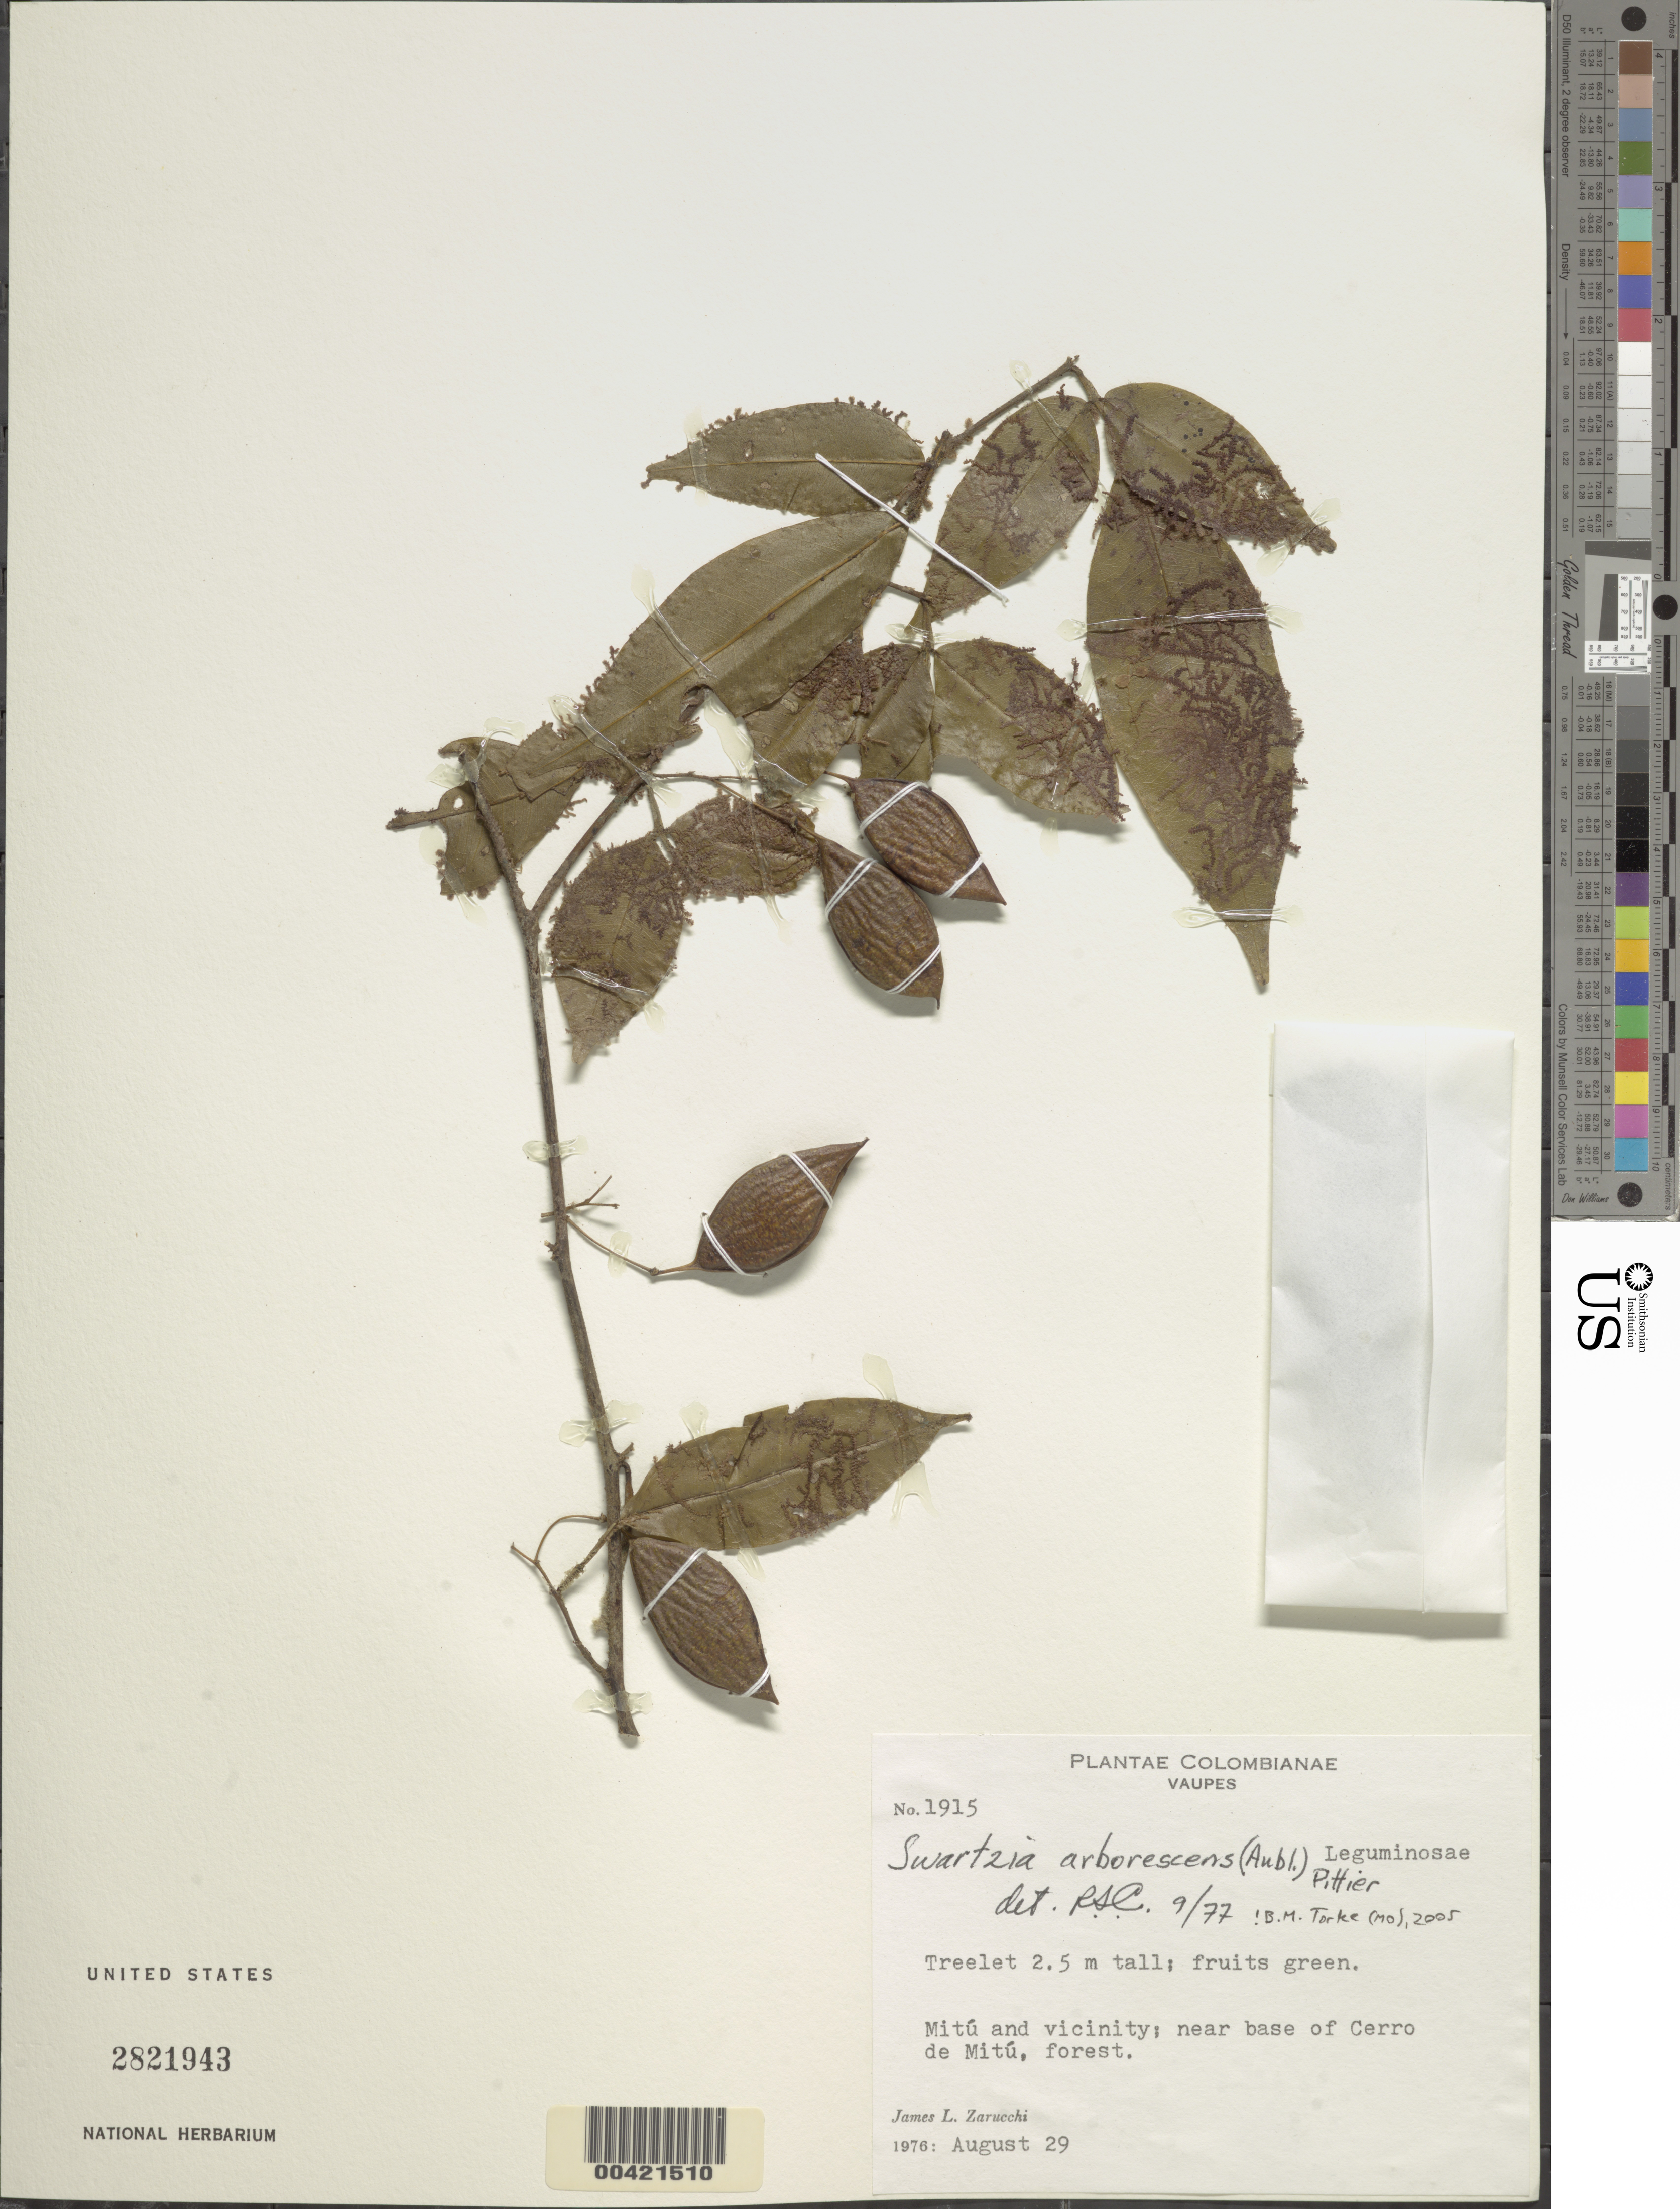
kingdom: Plantae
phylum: Tracheophyta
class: Magnoliopsida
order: Fabales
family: Fabaceae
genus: Swartzia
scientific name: Swartzia arborescens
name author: (Aubl.) Pittier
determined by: Cowan, R. S.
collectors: J. L. Zarucchi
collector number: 1915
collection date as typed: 29 Aug 1976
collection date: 1976-08-29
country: Colombia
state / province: Vaupés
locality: Cerro Mitu, near base of ; Mitu and vicinity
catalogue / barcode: US 2821943